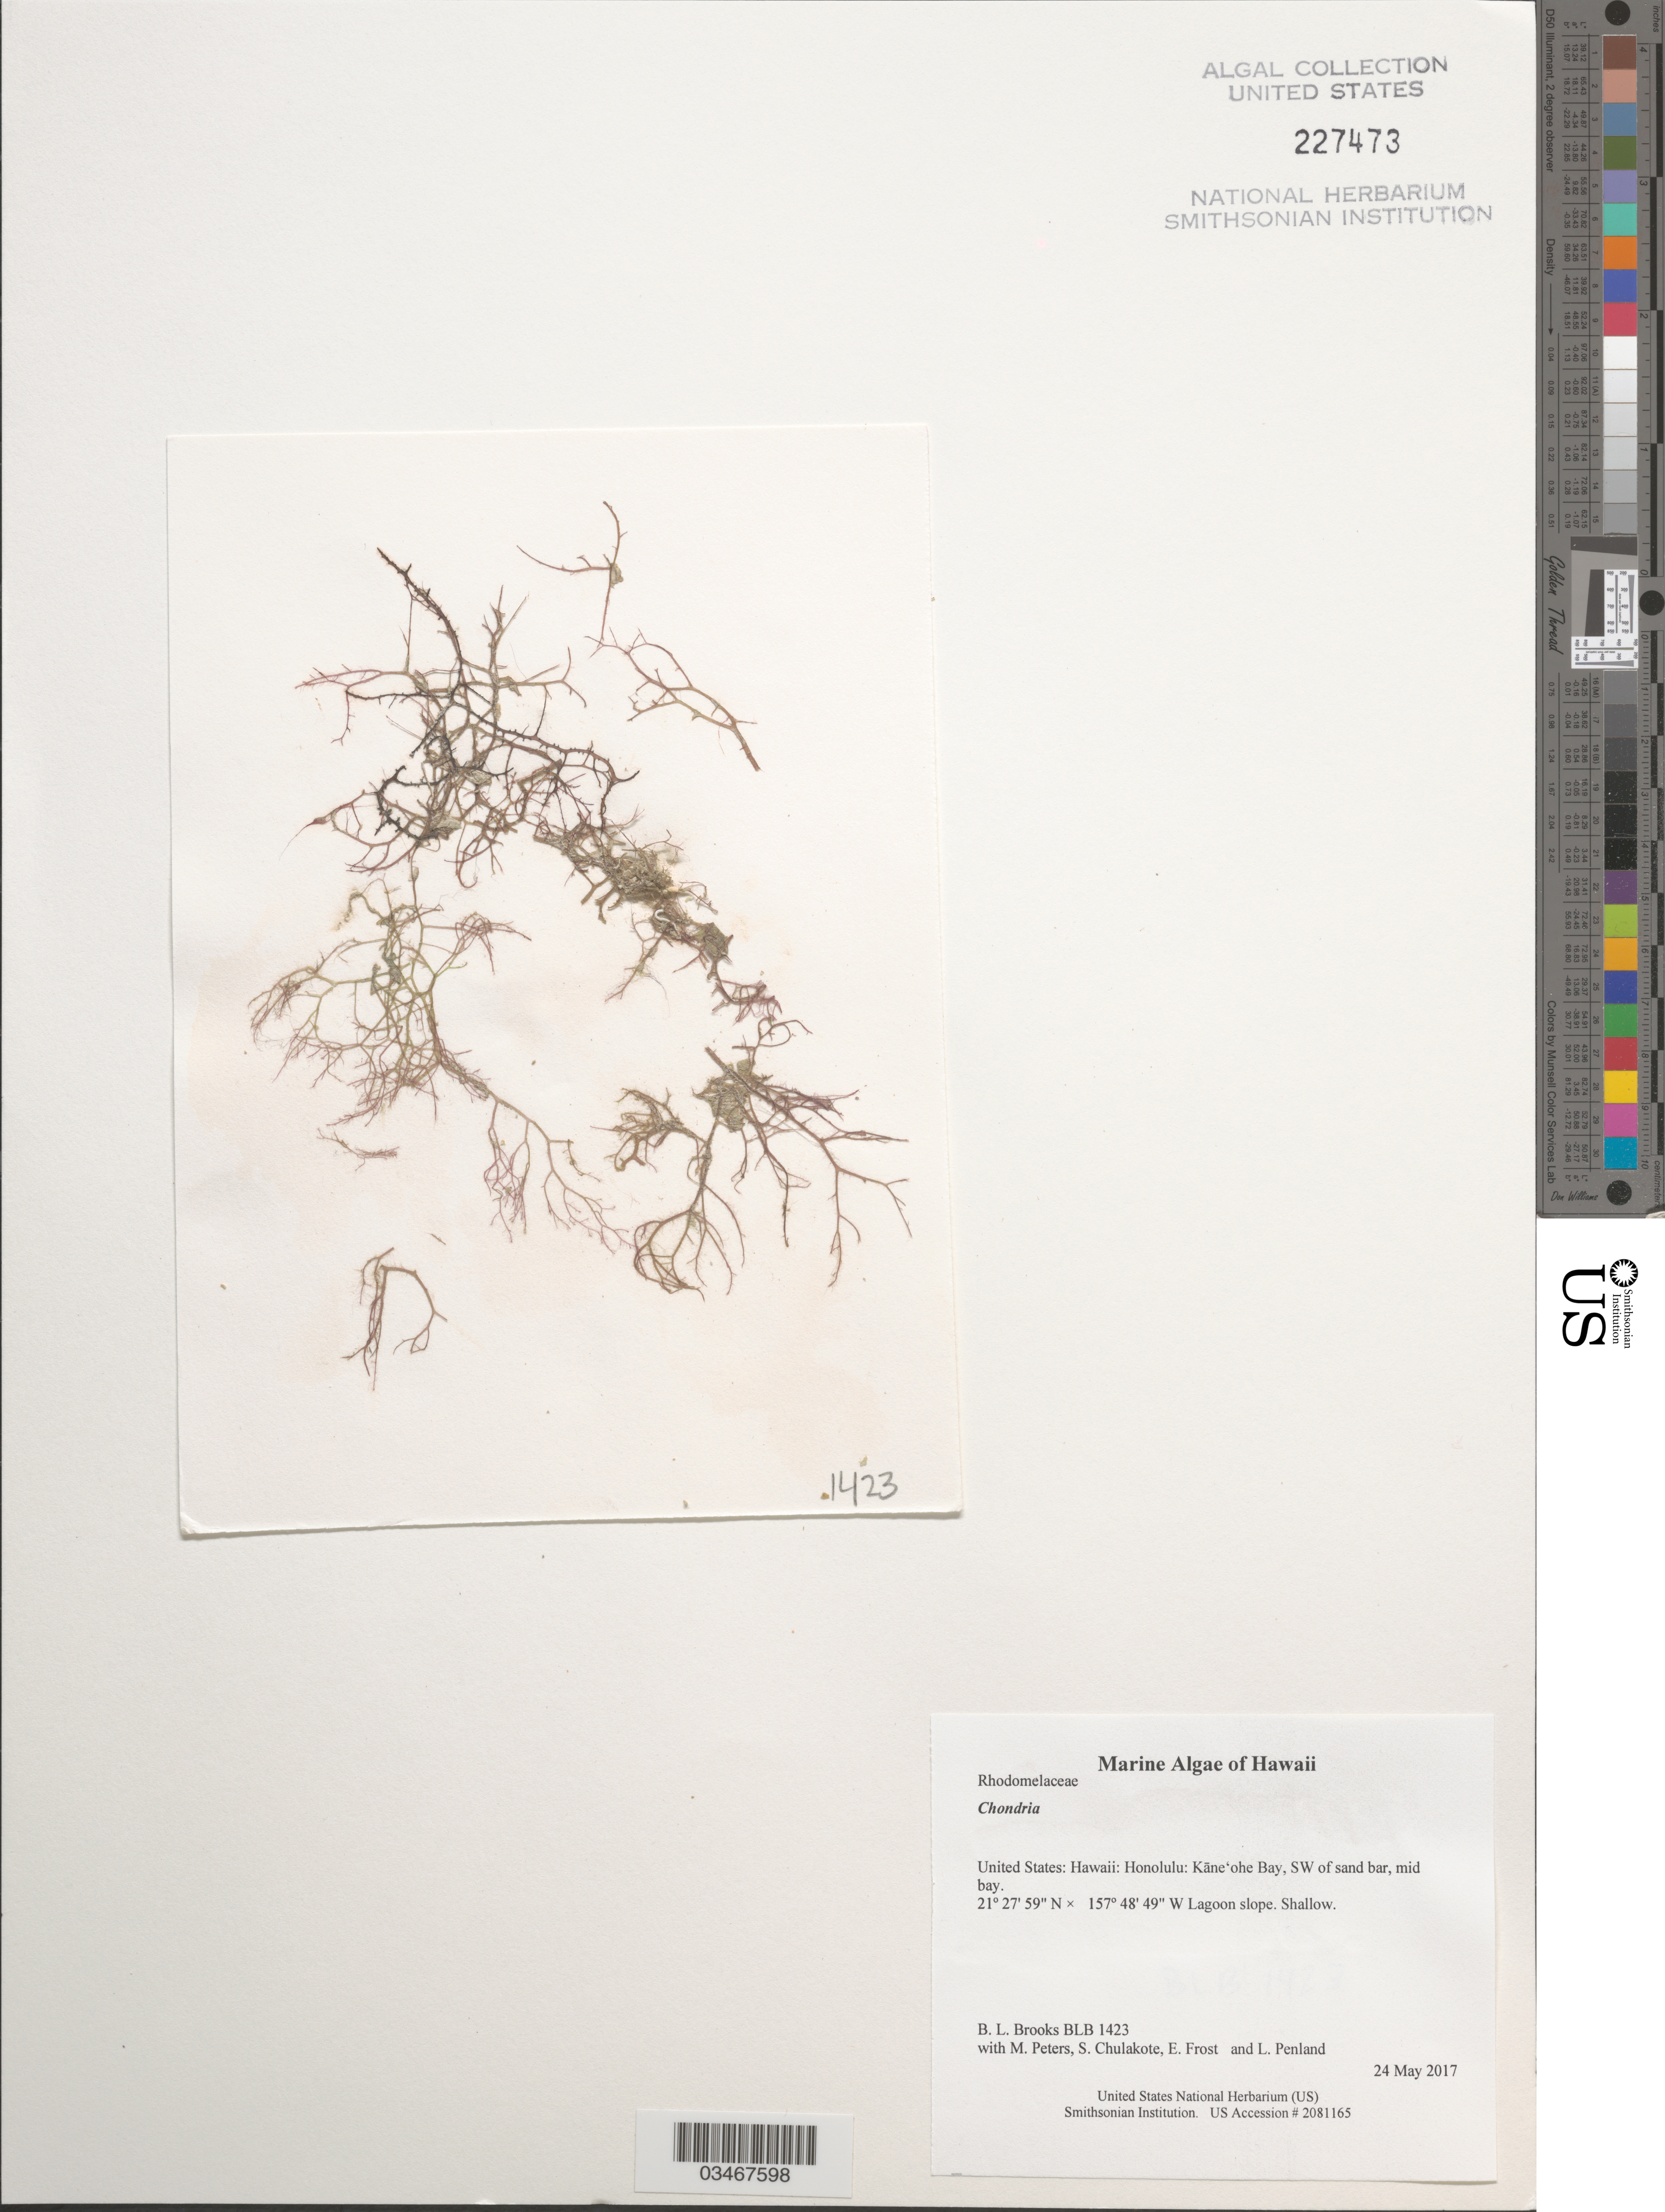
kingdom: Plantae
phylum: Rhodophyta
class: Florideophyceae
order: Ceramiales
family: Rhodomelaceae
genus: Chondria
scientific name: Chondria sp.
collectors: B. Brooks, M. Peters, S. Chulakote, E. Frost & L. Penland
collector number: BLB 1423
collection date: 2017-05-24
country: United States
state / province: Hawaii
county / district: Honolulu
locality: Honolulu: Kāne'ohe Bay, SW of sand bar, mid bay.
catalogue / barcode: US 227473